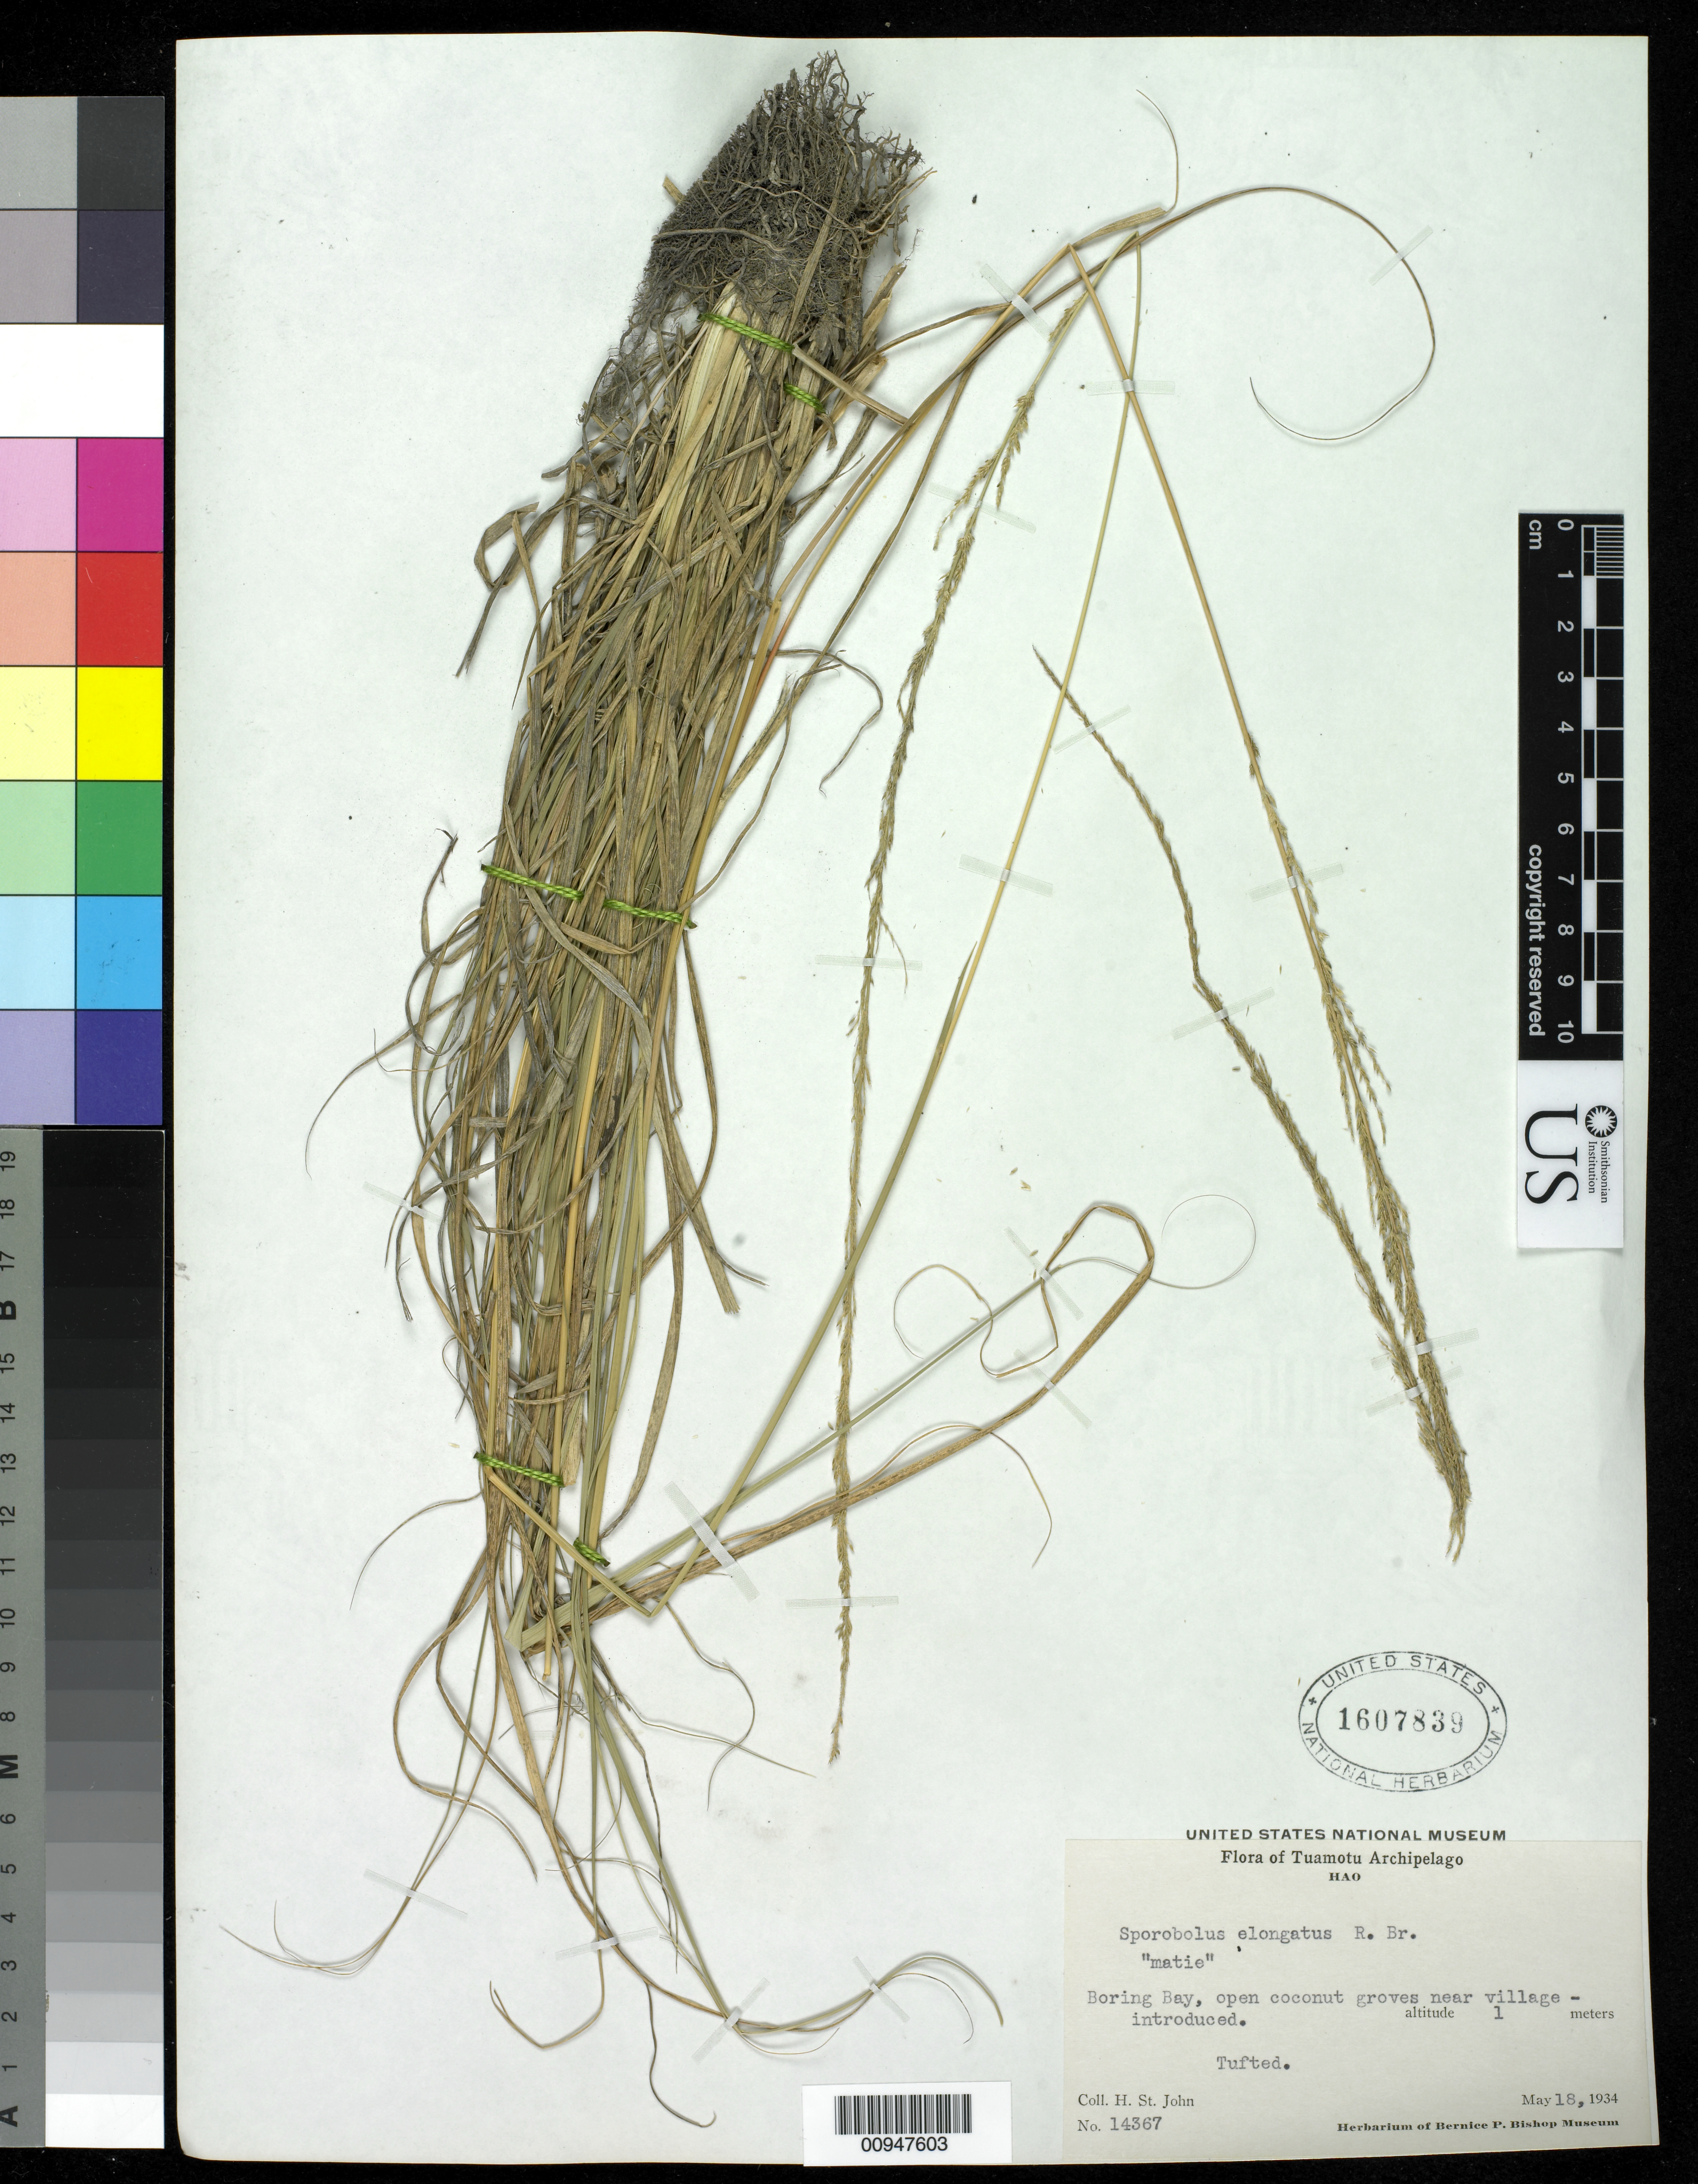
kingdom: Plantae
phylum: Tracheophyta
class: Liliopsida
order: Poales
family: Poaceae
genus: Sporobolus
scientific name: Sporobolus elongatus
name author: R. Br.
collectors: H. St. John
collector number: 14367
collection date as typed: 18 May 1934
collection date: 1934-05-18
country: French Polynesia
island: Hao Atoll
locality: Boring Bay, open coconut groves near village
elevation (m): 1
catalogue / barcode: US 1607839